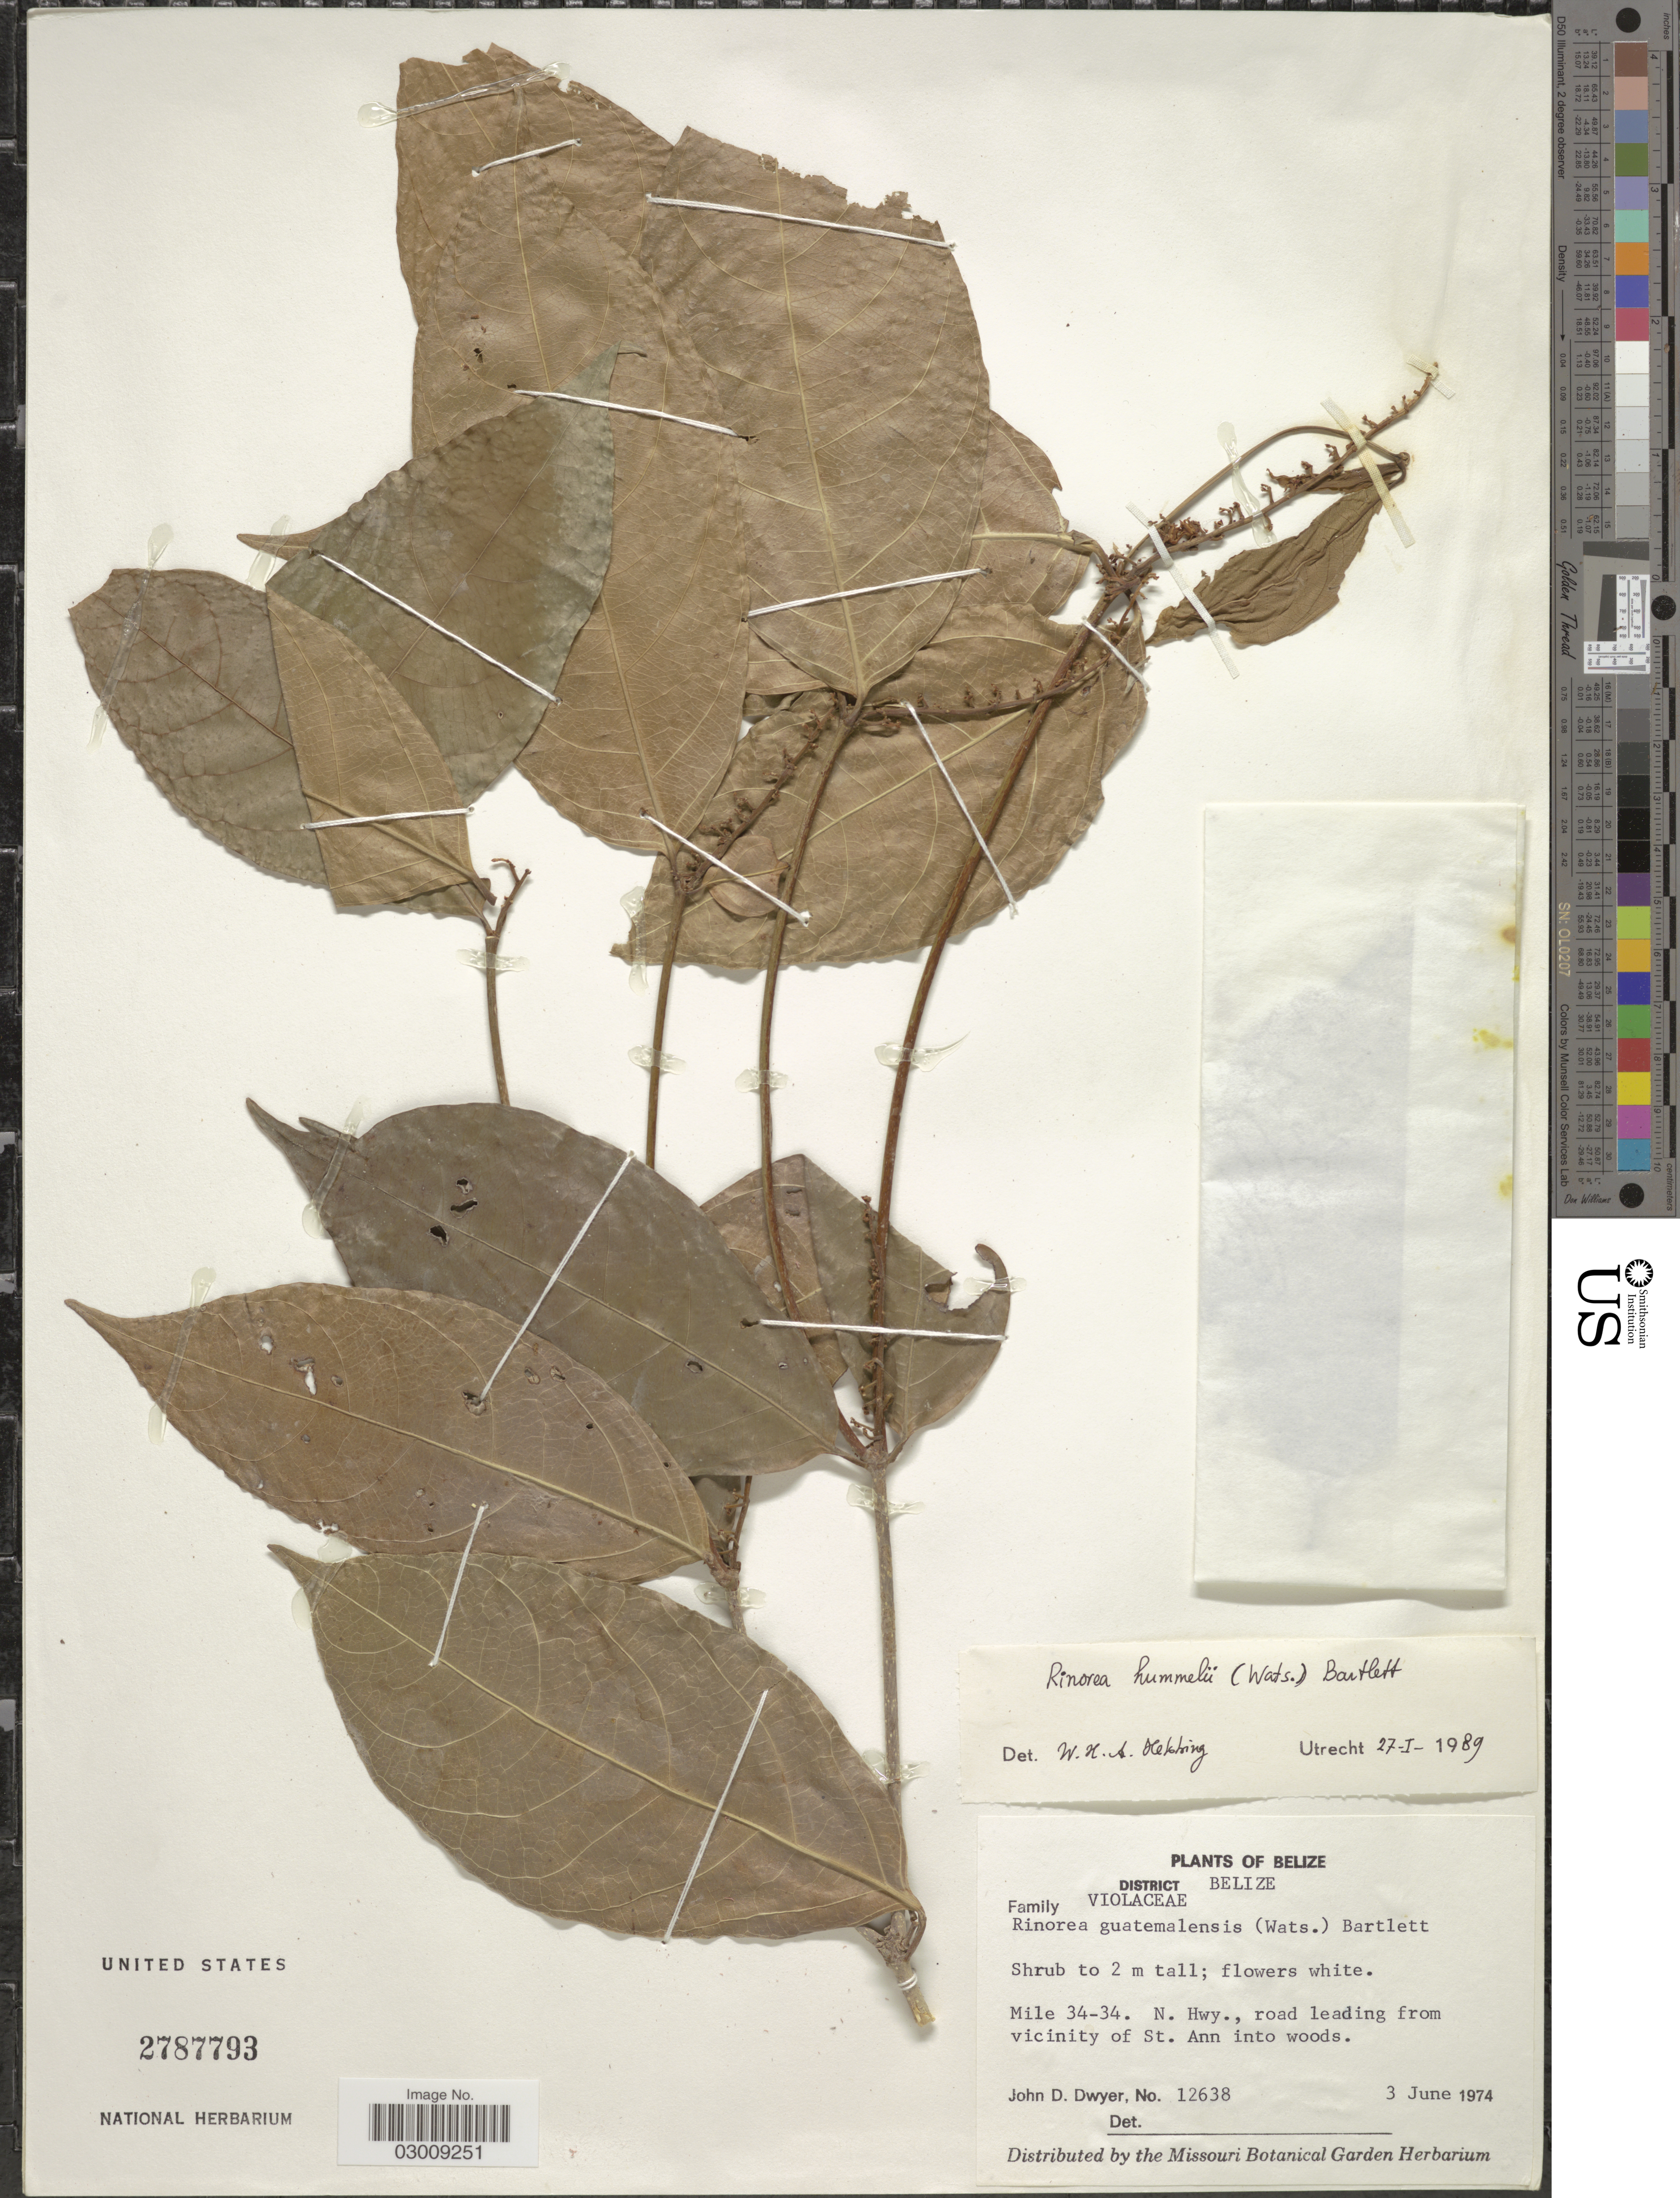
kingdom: Plantae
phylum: Tracheophyta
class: Magnoliopsida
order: Malpighiales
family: Violaceae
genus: Rinorea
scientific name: Rinorea hummelii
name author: Sprague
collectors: J. D. Dwyer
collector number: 12638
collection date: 1974-06-03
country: Belize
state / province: Belize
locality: District Belize. Mile 34-34. N. Hwy., road leading from vicinity of St. Ann into woods.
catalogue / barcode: US 2787793